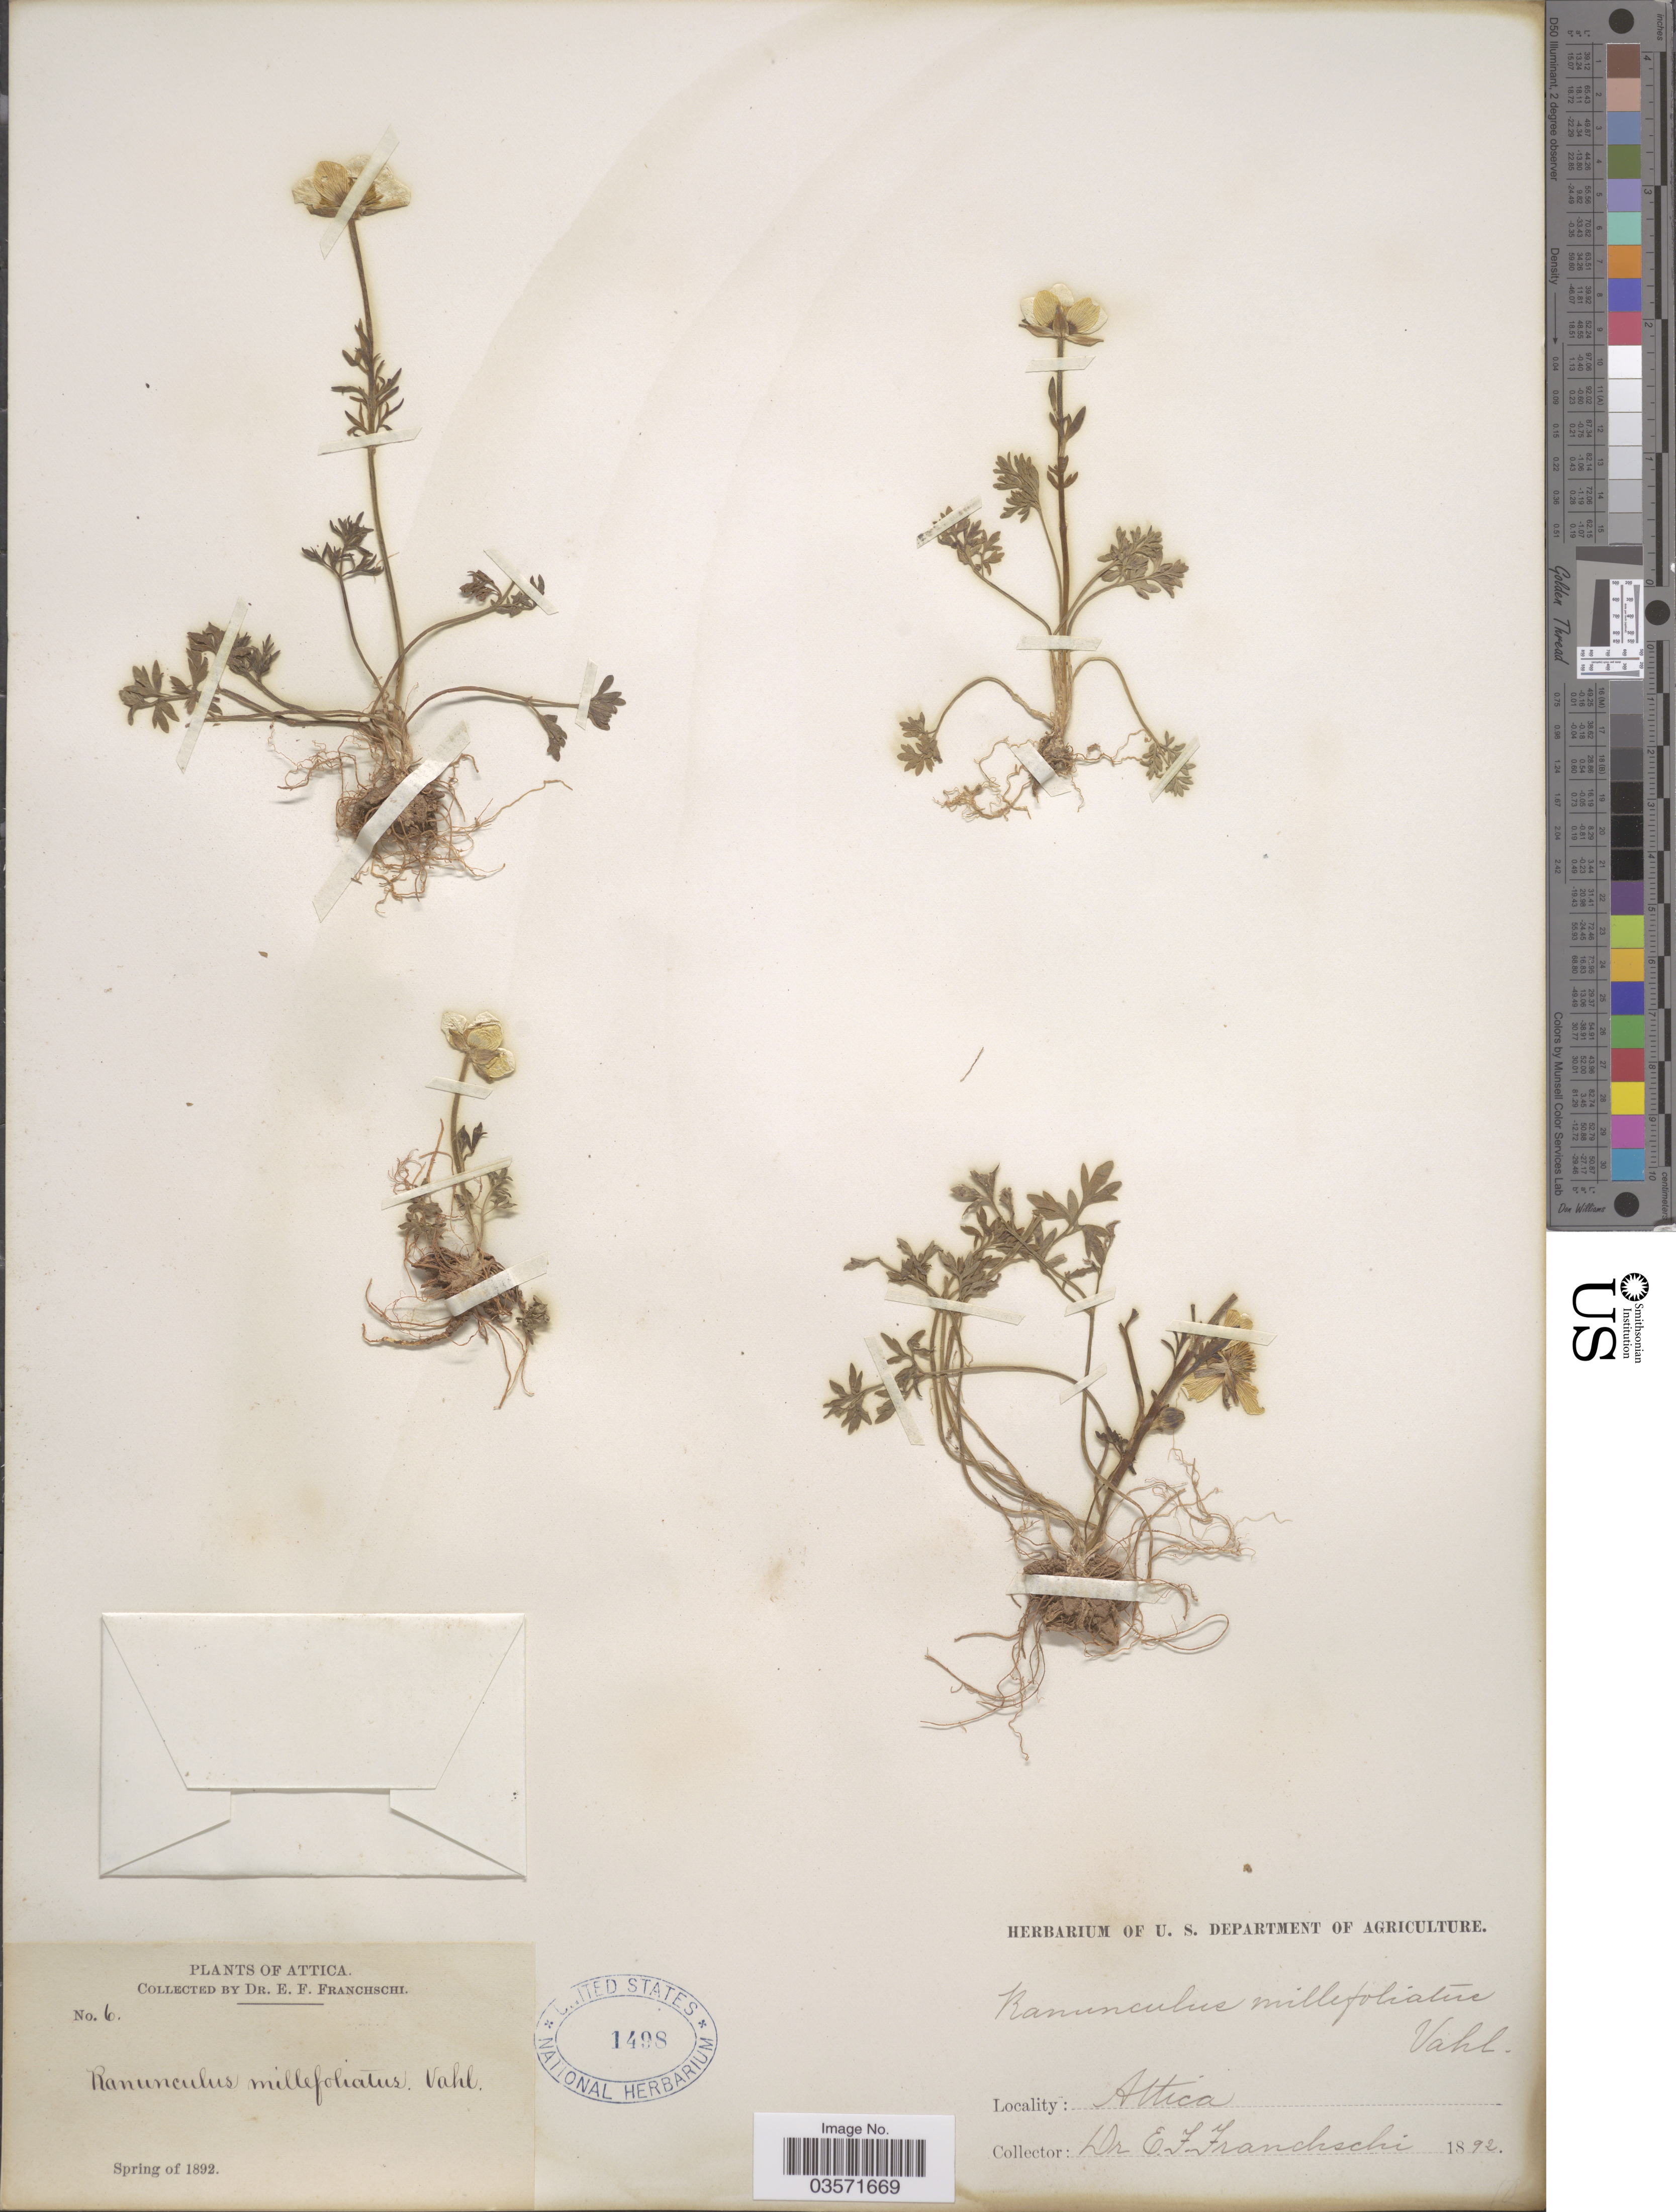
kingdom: Plantae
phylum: Tracheophyta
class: Magnoliopsida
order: Ranunculales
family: Ranunculaceae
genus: Ranunculus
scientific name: Ranunculus millefoliatus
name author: Vahl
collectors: E. Franchschi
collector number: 6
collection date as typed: Spring of 1892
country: Greece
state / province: Attica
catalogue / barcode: US 1498